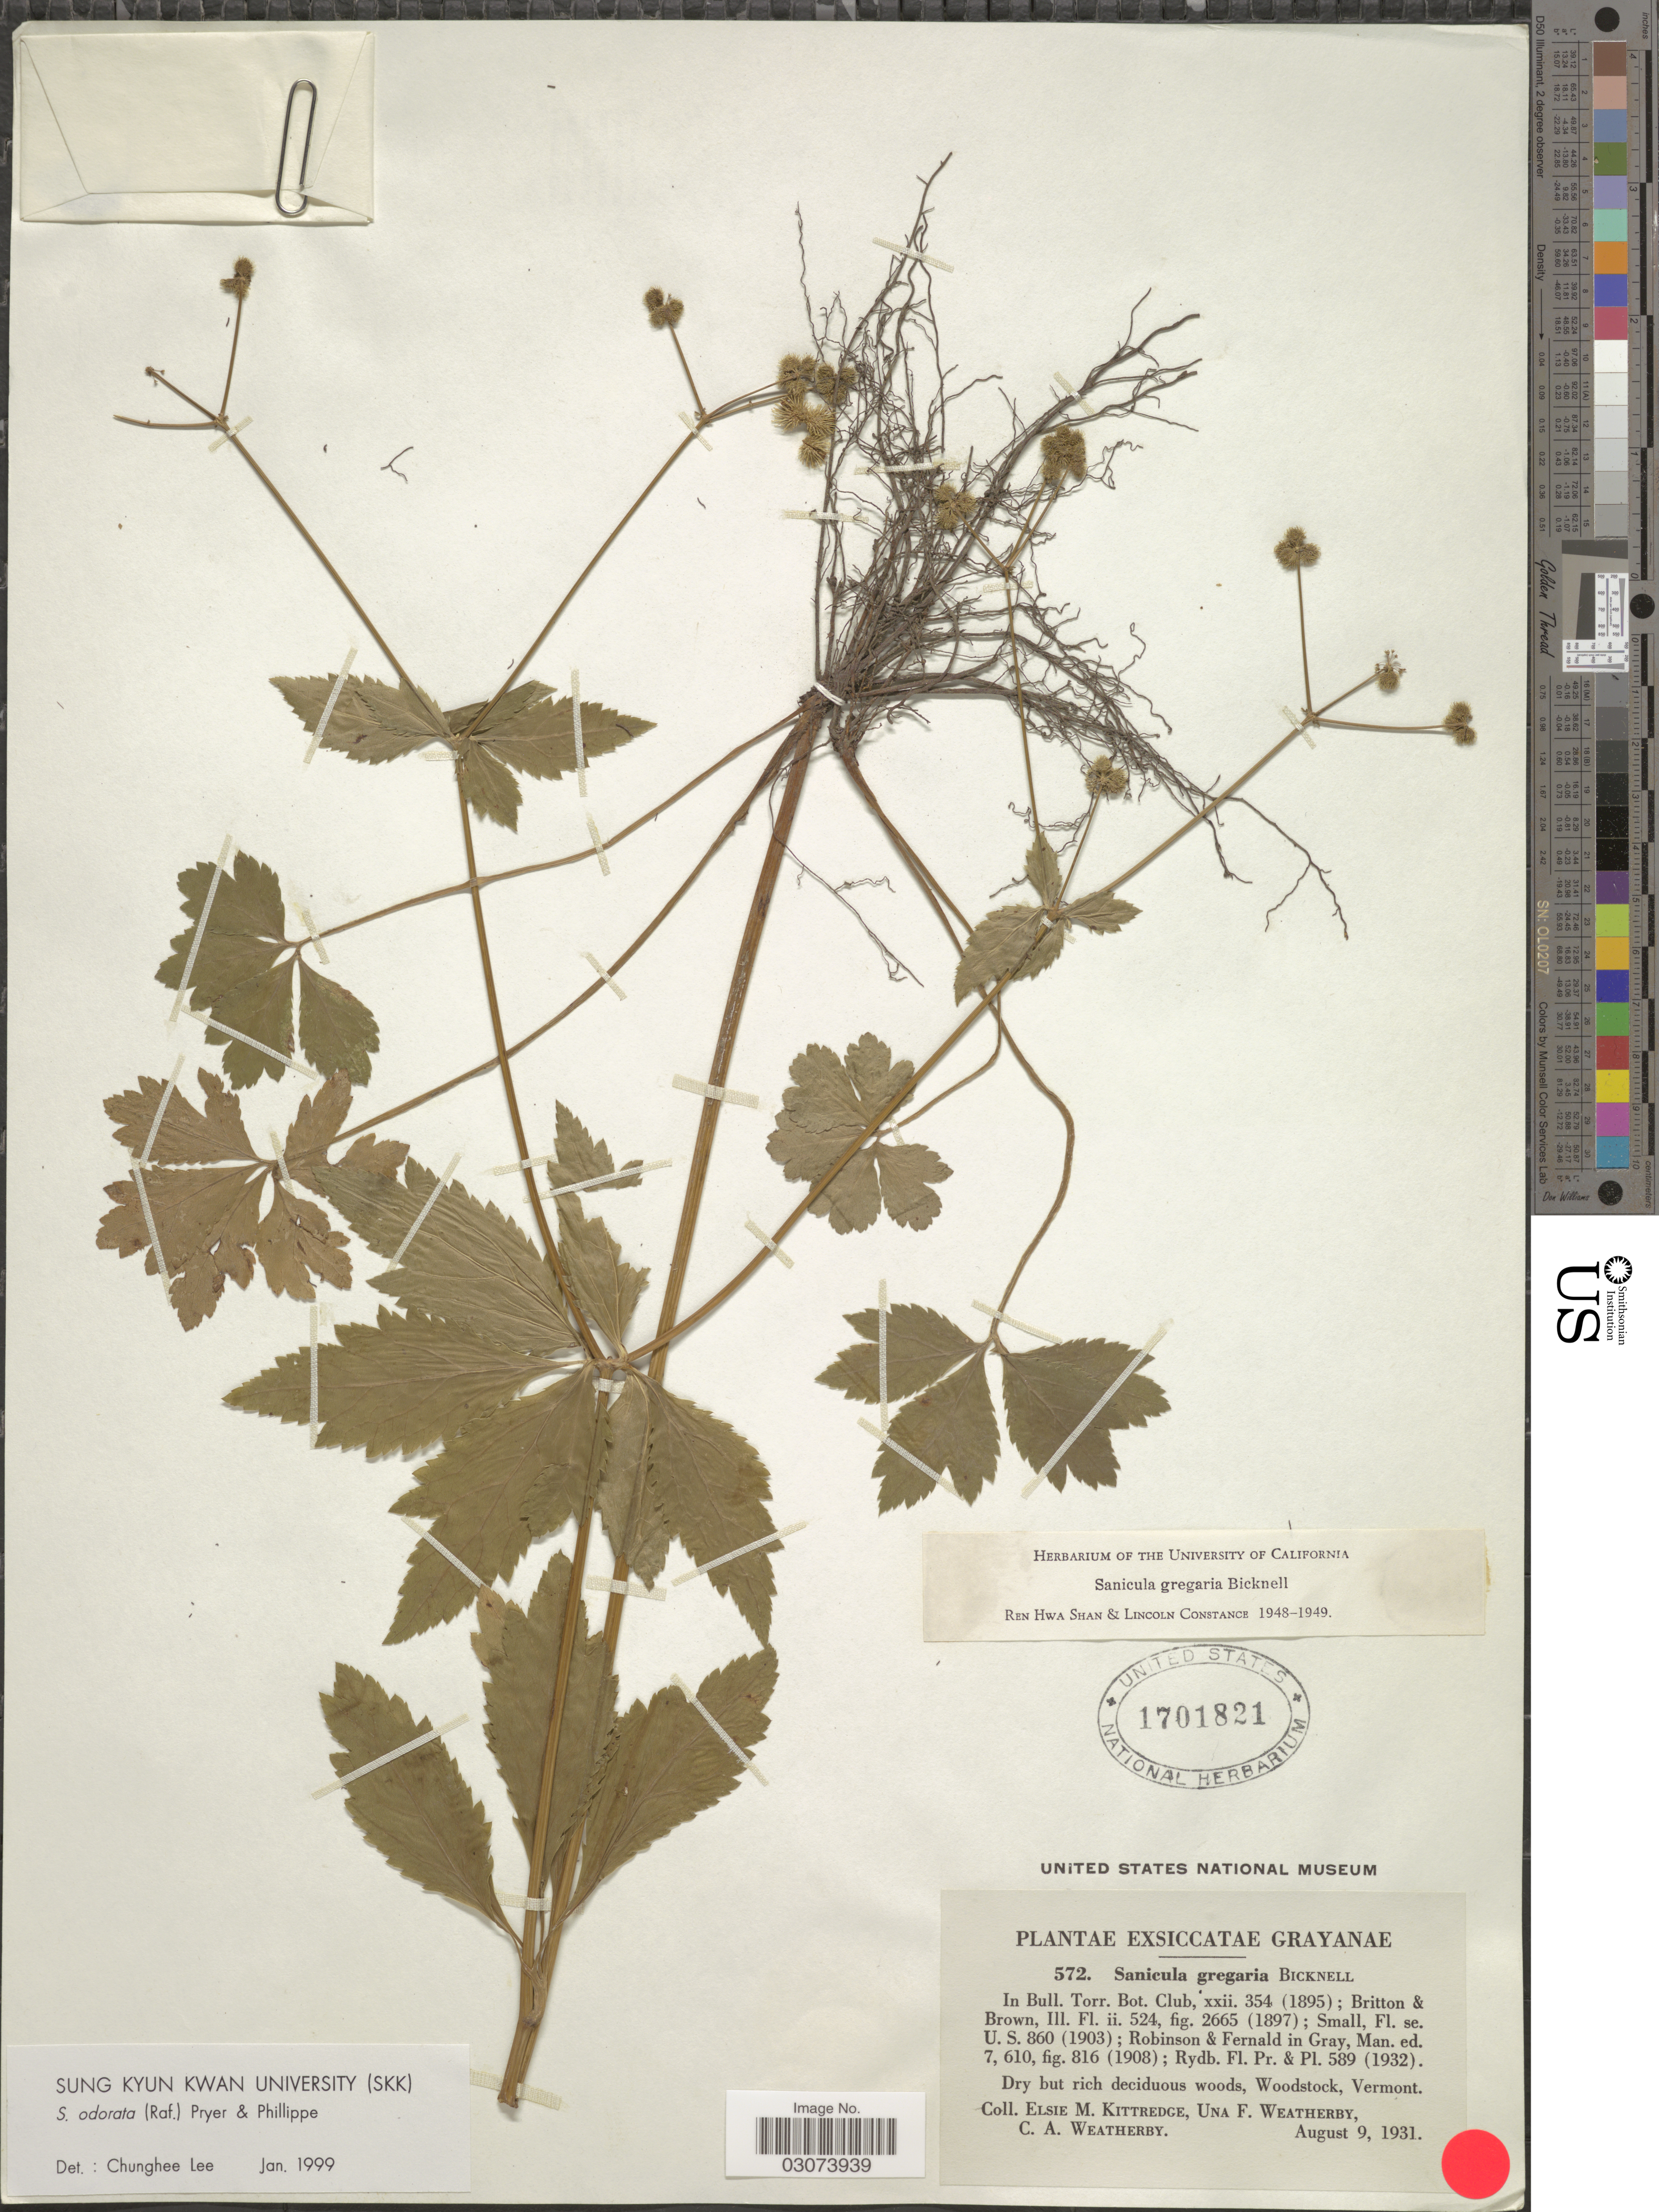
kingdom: Plantae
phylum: Tracheophyta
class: Magnoliopsida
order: Apiales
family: Apiaceae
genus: Sanicula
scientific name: Sanicula odorata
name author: (Raf.) Pryer & Phillippe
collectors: E. Kittredge, U. Weatherby & C. A. Weatherby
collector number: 572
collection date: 1931-08-09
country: United States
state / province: Vermont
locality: Woodstock.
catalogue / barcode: US 1701821